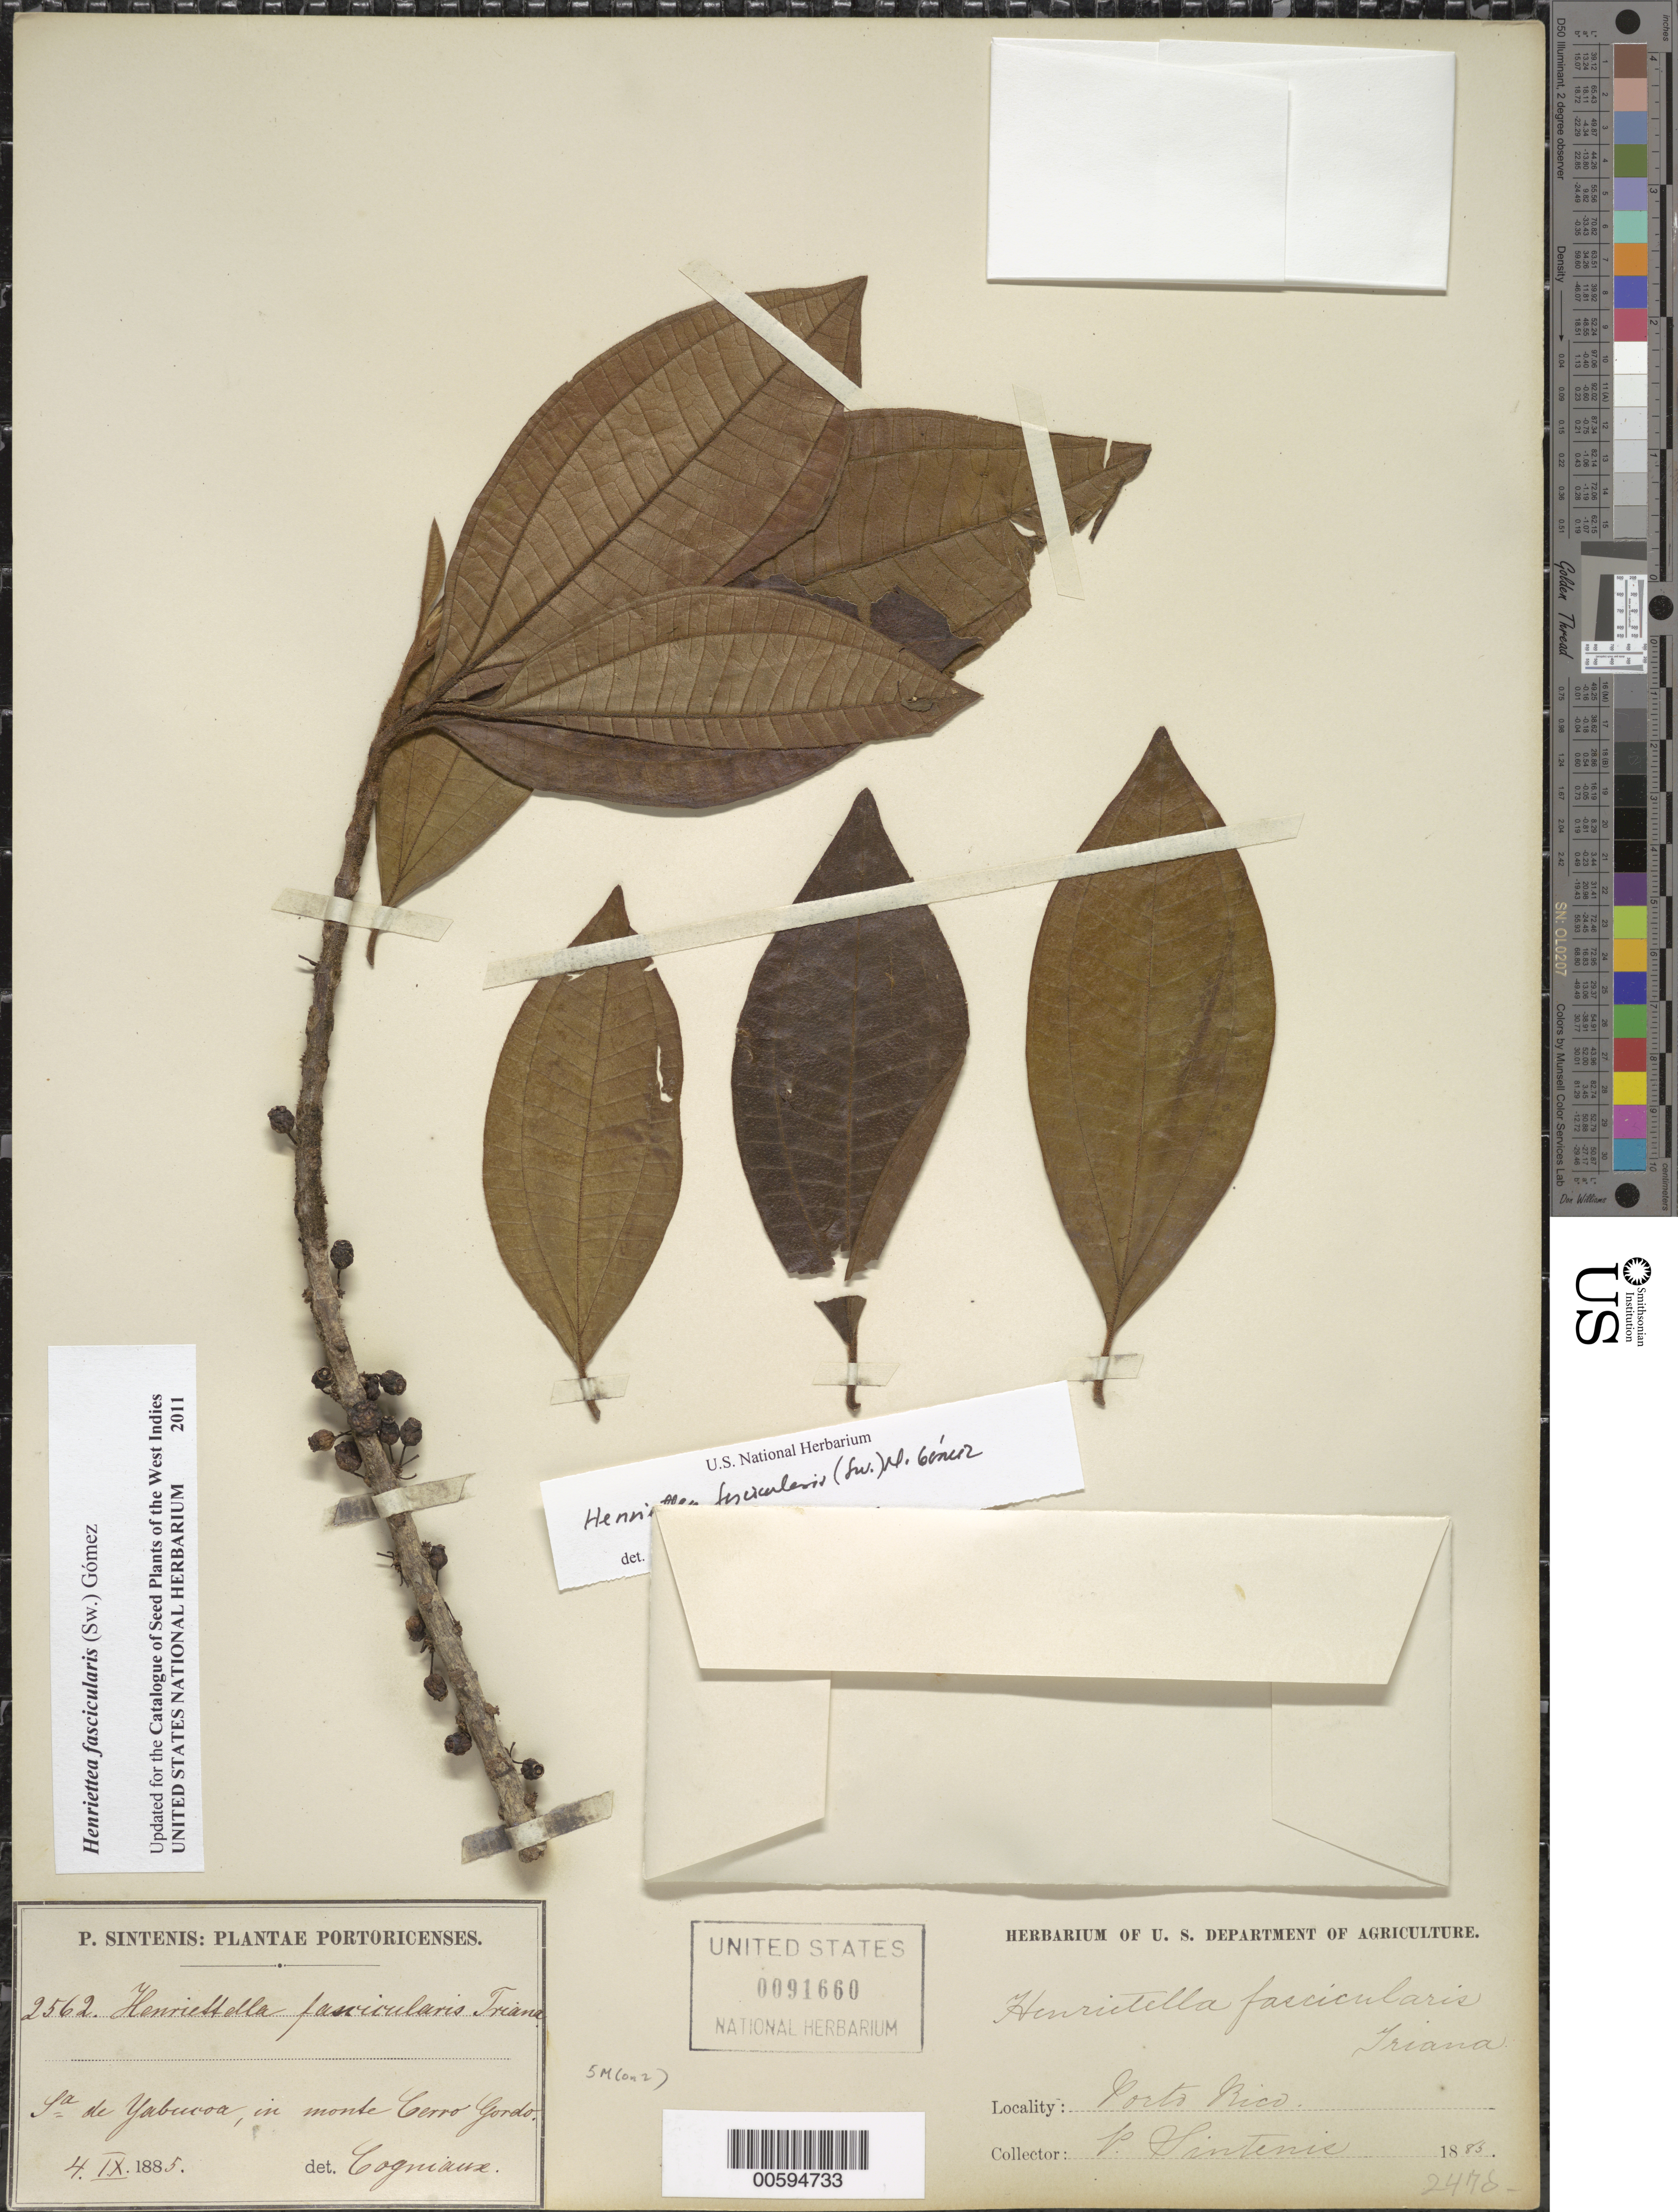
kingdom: Plantae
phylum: Tracheophyta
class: Magnoliopsida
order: Myrtales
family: Melastomataceae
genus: Henriettella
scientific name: Henriettella fascicularis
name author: (Sw.) C. Wright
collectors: P. Sintenis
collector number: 2562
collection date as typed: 04 Sep 1885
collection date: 1885-09-04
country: Puerto Rico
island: Greater Antilles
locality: Sierra de Yabucoa, in monte Cerro Gordo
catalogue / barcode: US 91660